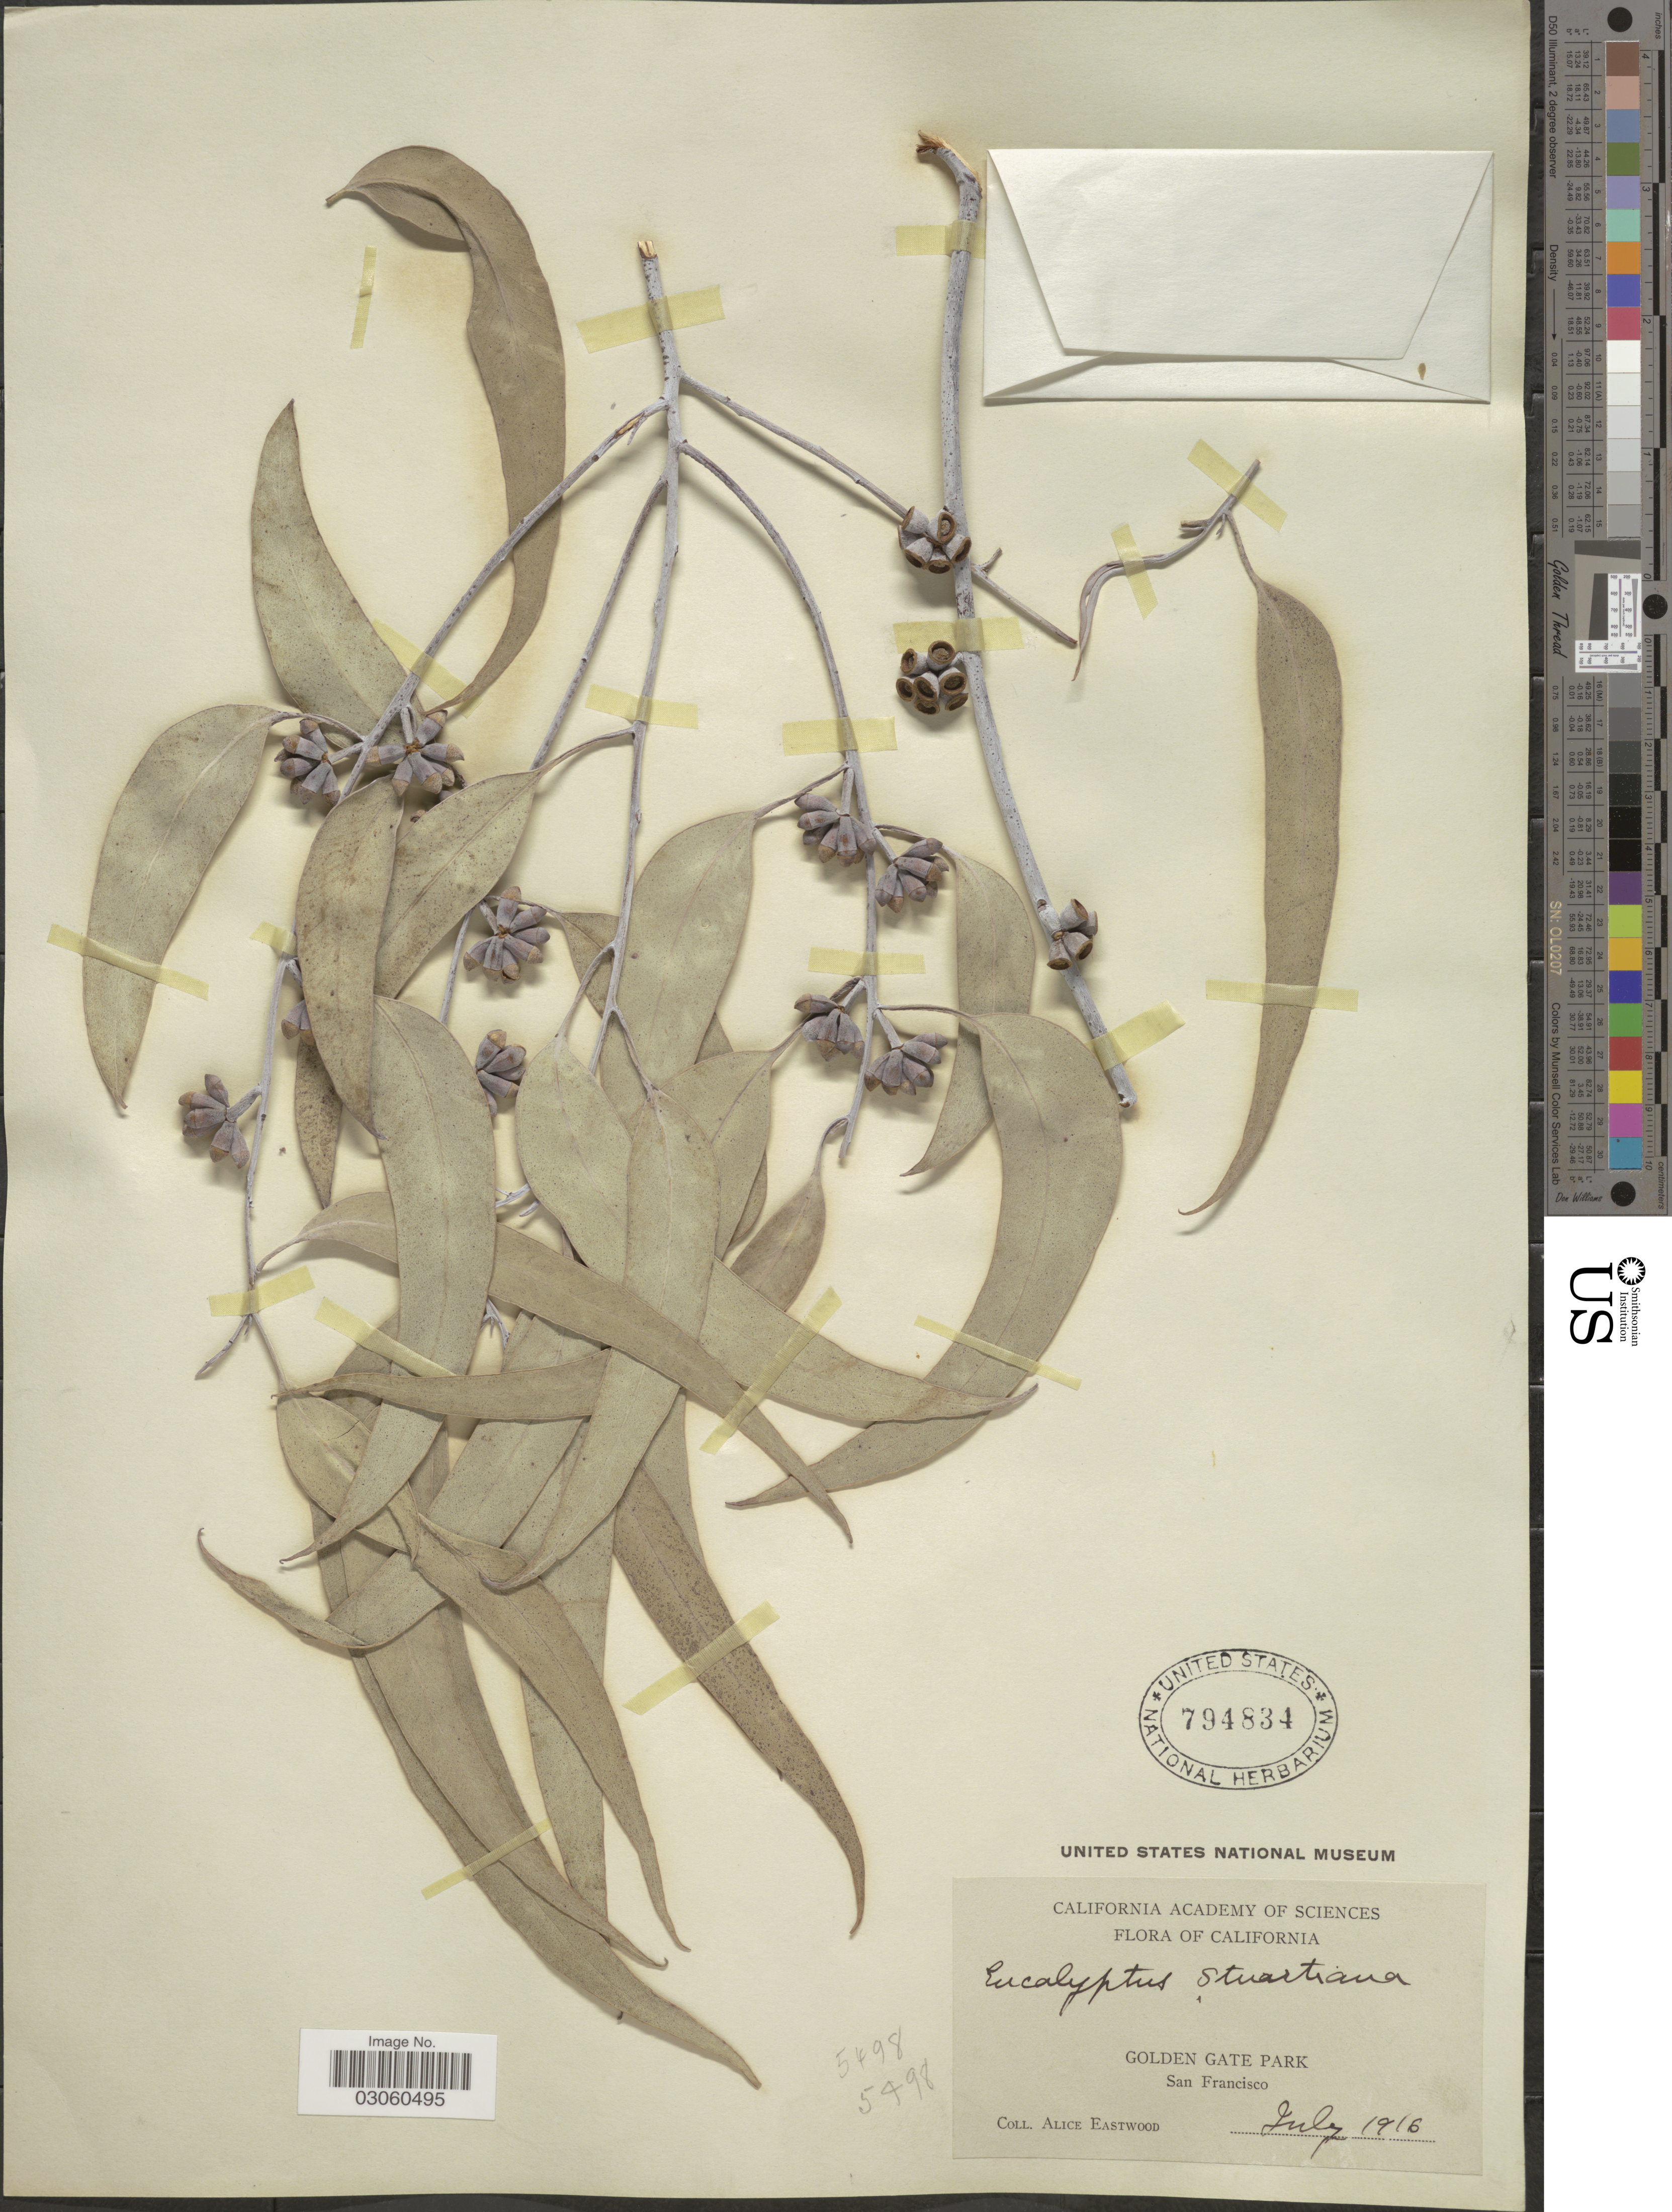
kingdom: Plantae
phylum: Tracheophyta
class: Magnoliopsida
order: Myrtales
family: Myrtaceae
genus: Eucalyptus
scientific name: Eucalyptus stuartiana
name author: F. Muell. ex Miq.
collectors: A. Eastwood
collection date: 1916-07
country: United States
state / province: California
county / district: San Francisco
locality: Golden Gate Park. San Francisco.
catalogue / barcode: US 794834